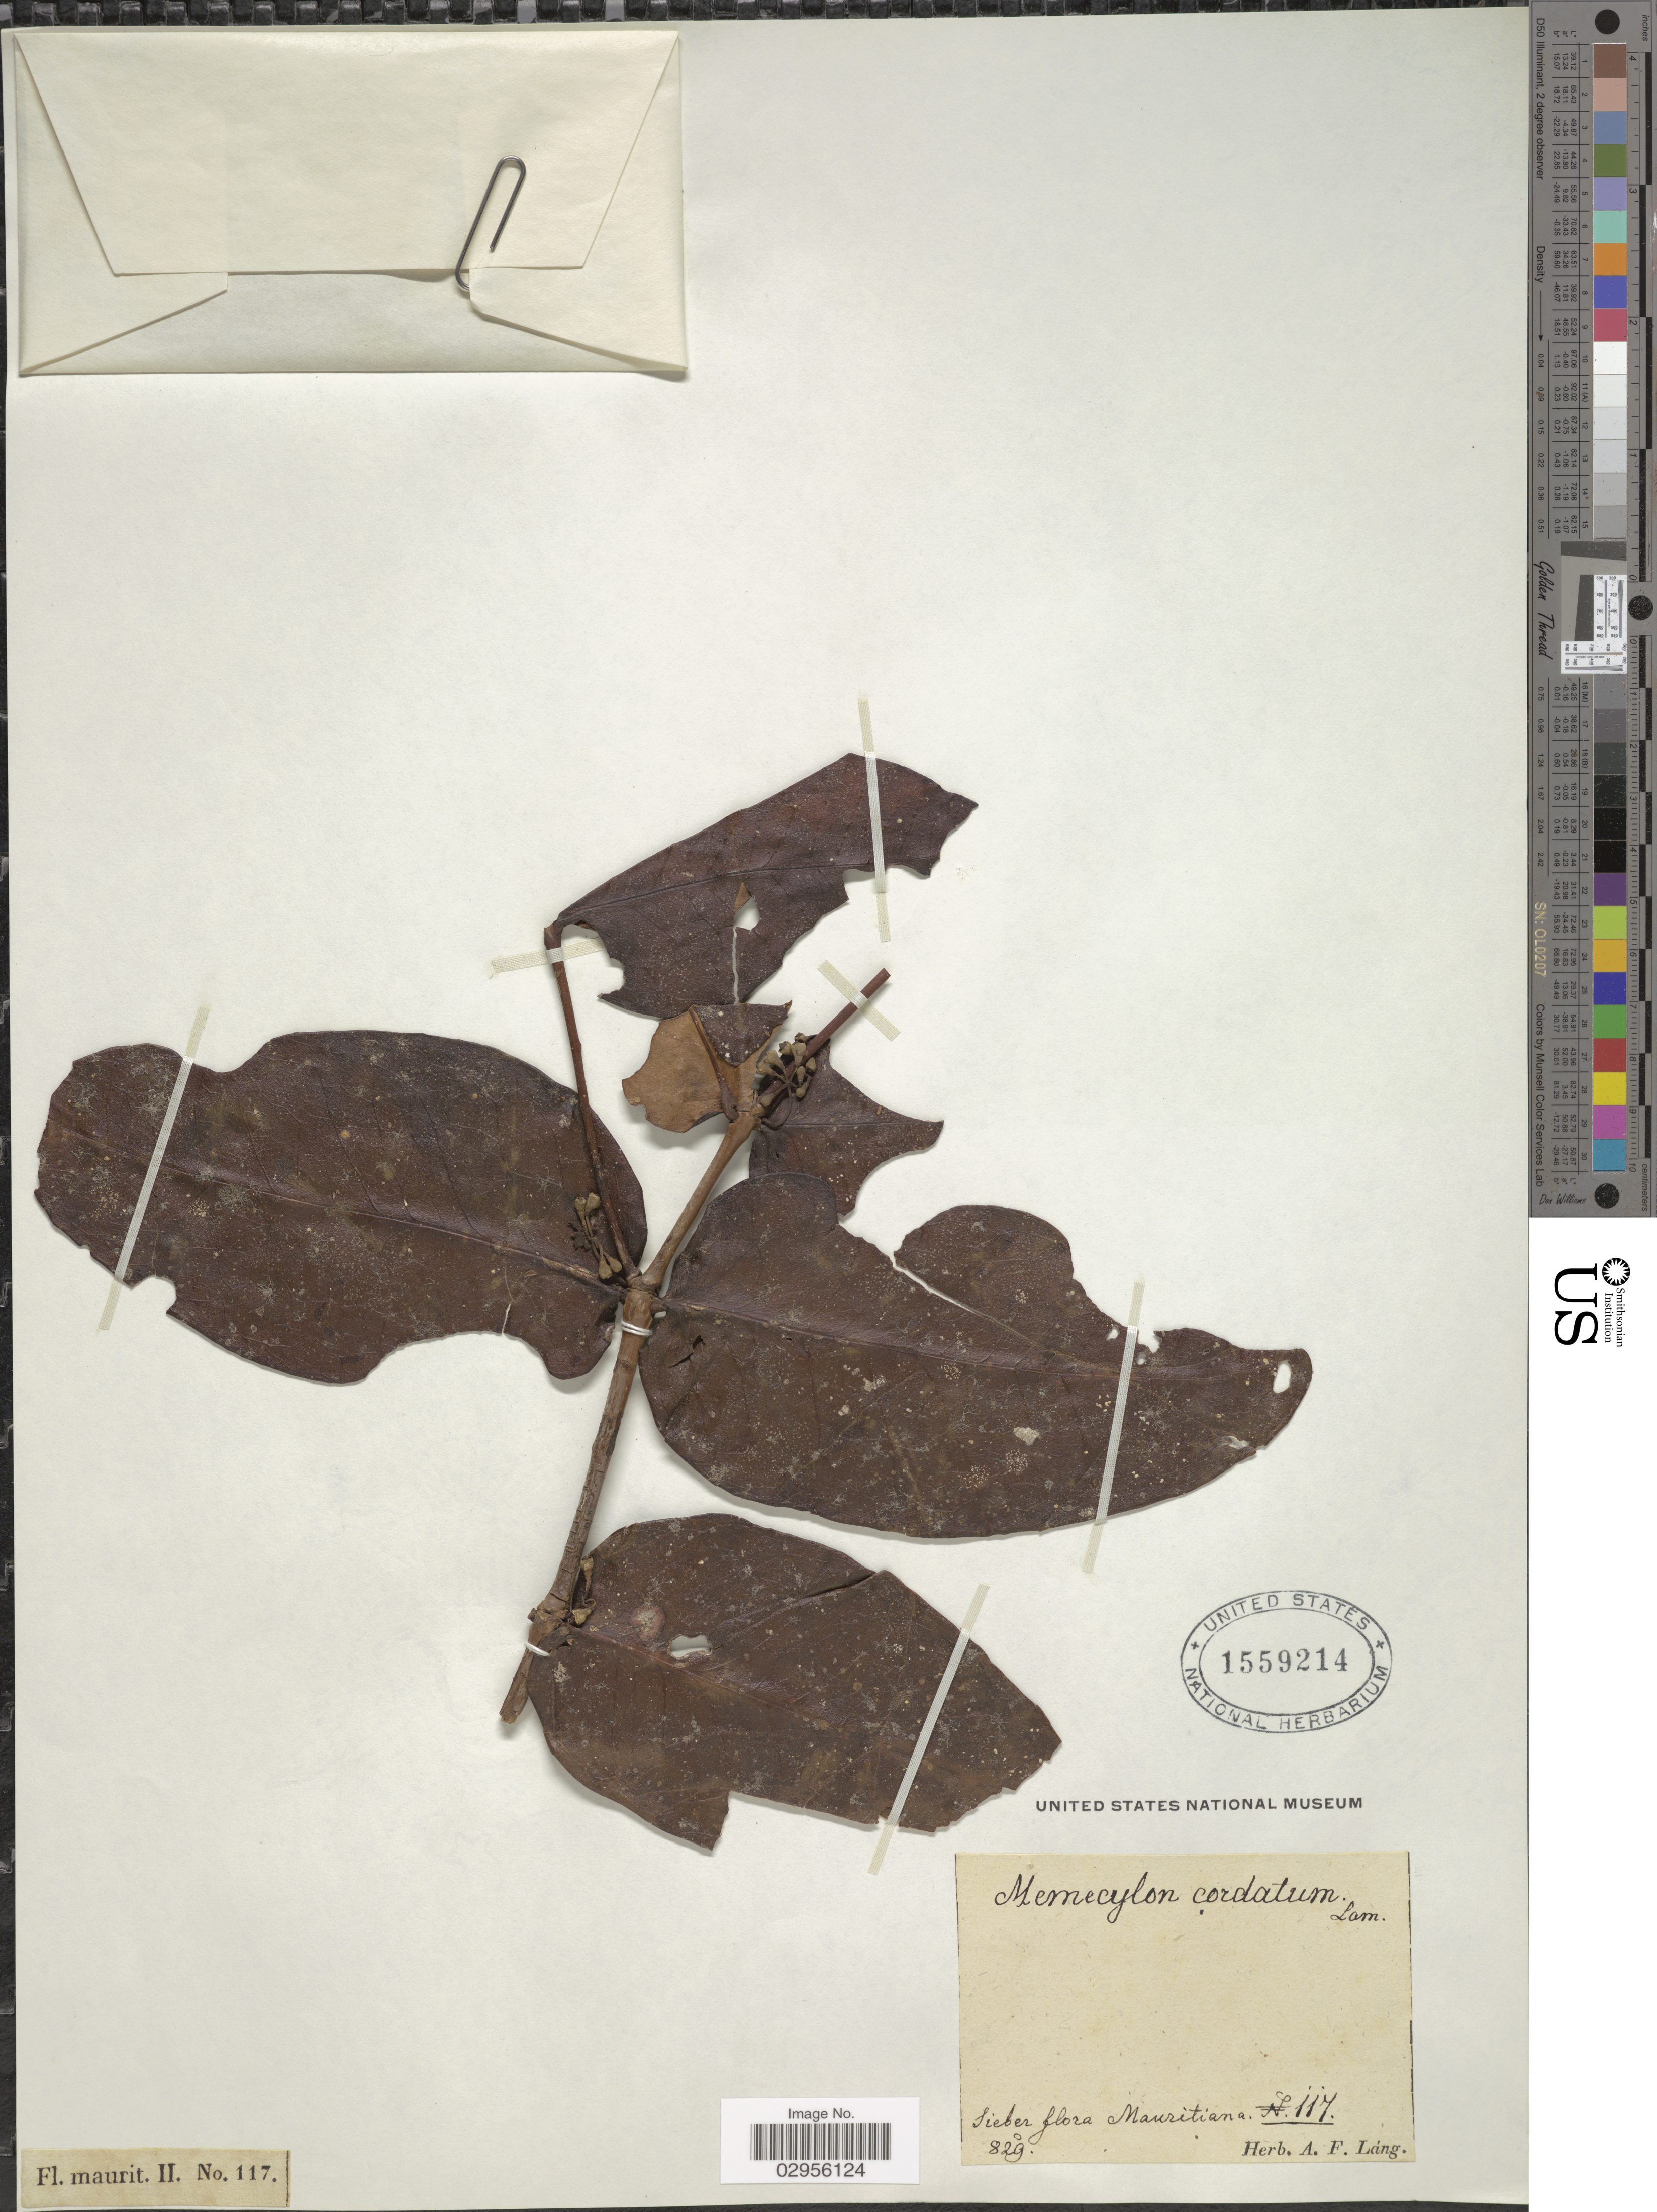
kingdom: Plantae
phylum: Tracheophyta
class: Magnoliopsida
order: Myrtales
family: Melastomataceae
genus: Memecylon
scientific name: Memecylon cordatum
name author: Lam.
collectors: -- Sieber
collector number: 117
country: Mauritania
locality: Mauritiana.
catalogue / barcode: US 1559214